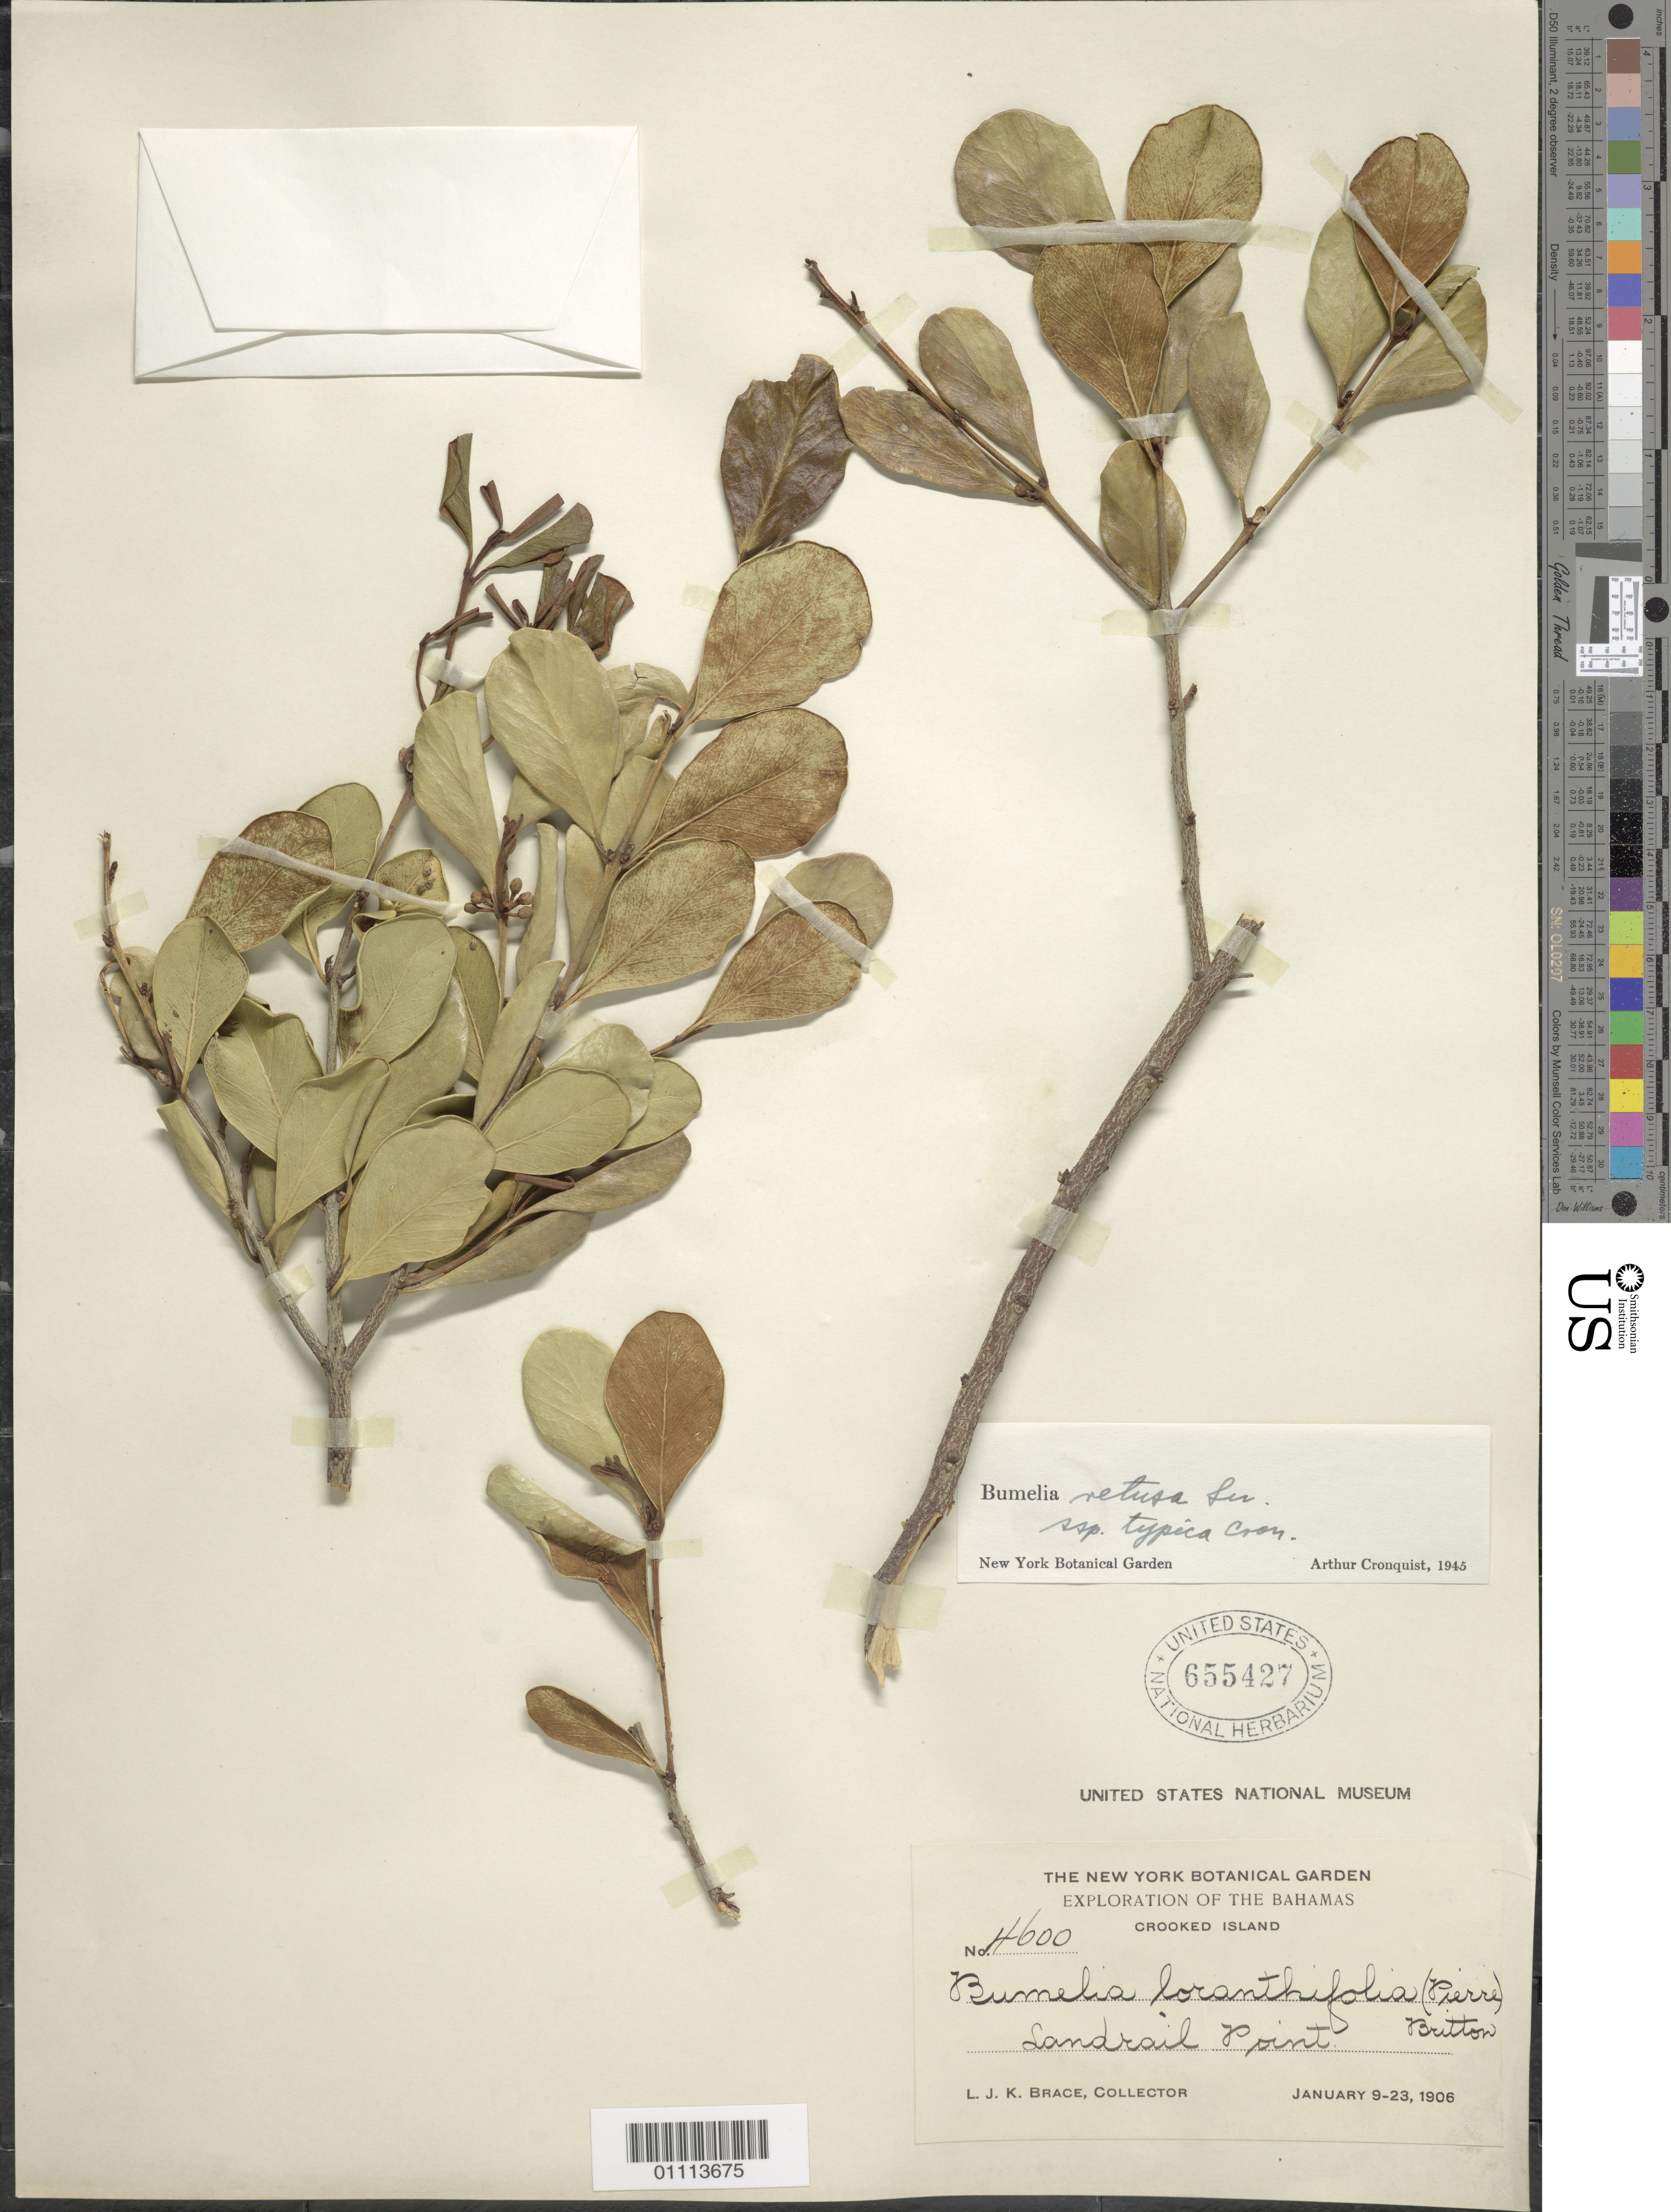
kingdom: Plantae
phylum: Tracheophyta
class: Magnoliopsida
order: Ericales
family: Sapotaceae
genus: Sideroxylon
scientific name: Sideroxylon americanum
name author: (Mill.) T.D. Penn.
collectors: L. J. K. Brace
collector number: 4600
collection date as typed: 09 Jan 1906 to 23 Jan 1906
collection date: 1906-01-09/1906-01-23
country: Bahamas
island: Crooked I.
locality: Sandrail Point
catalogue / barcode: US 655427